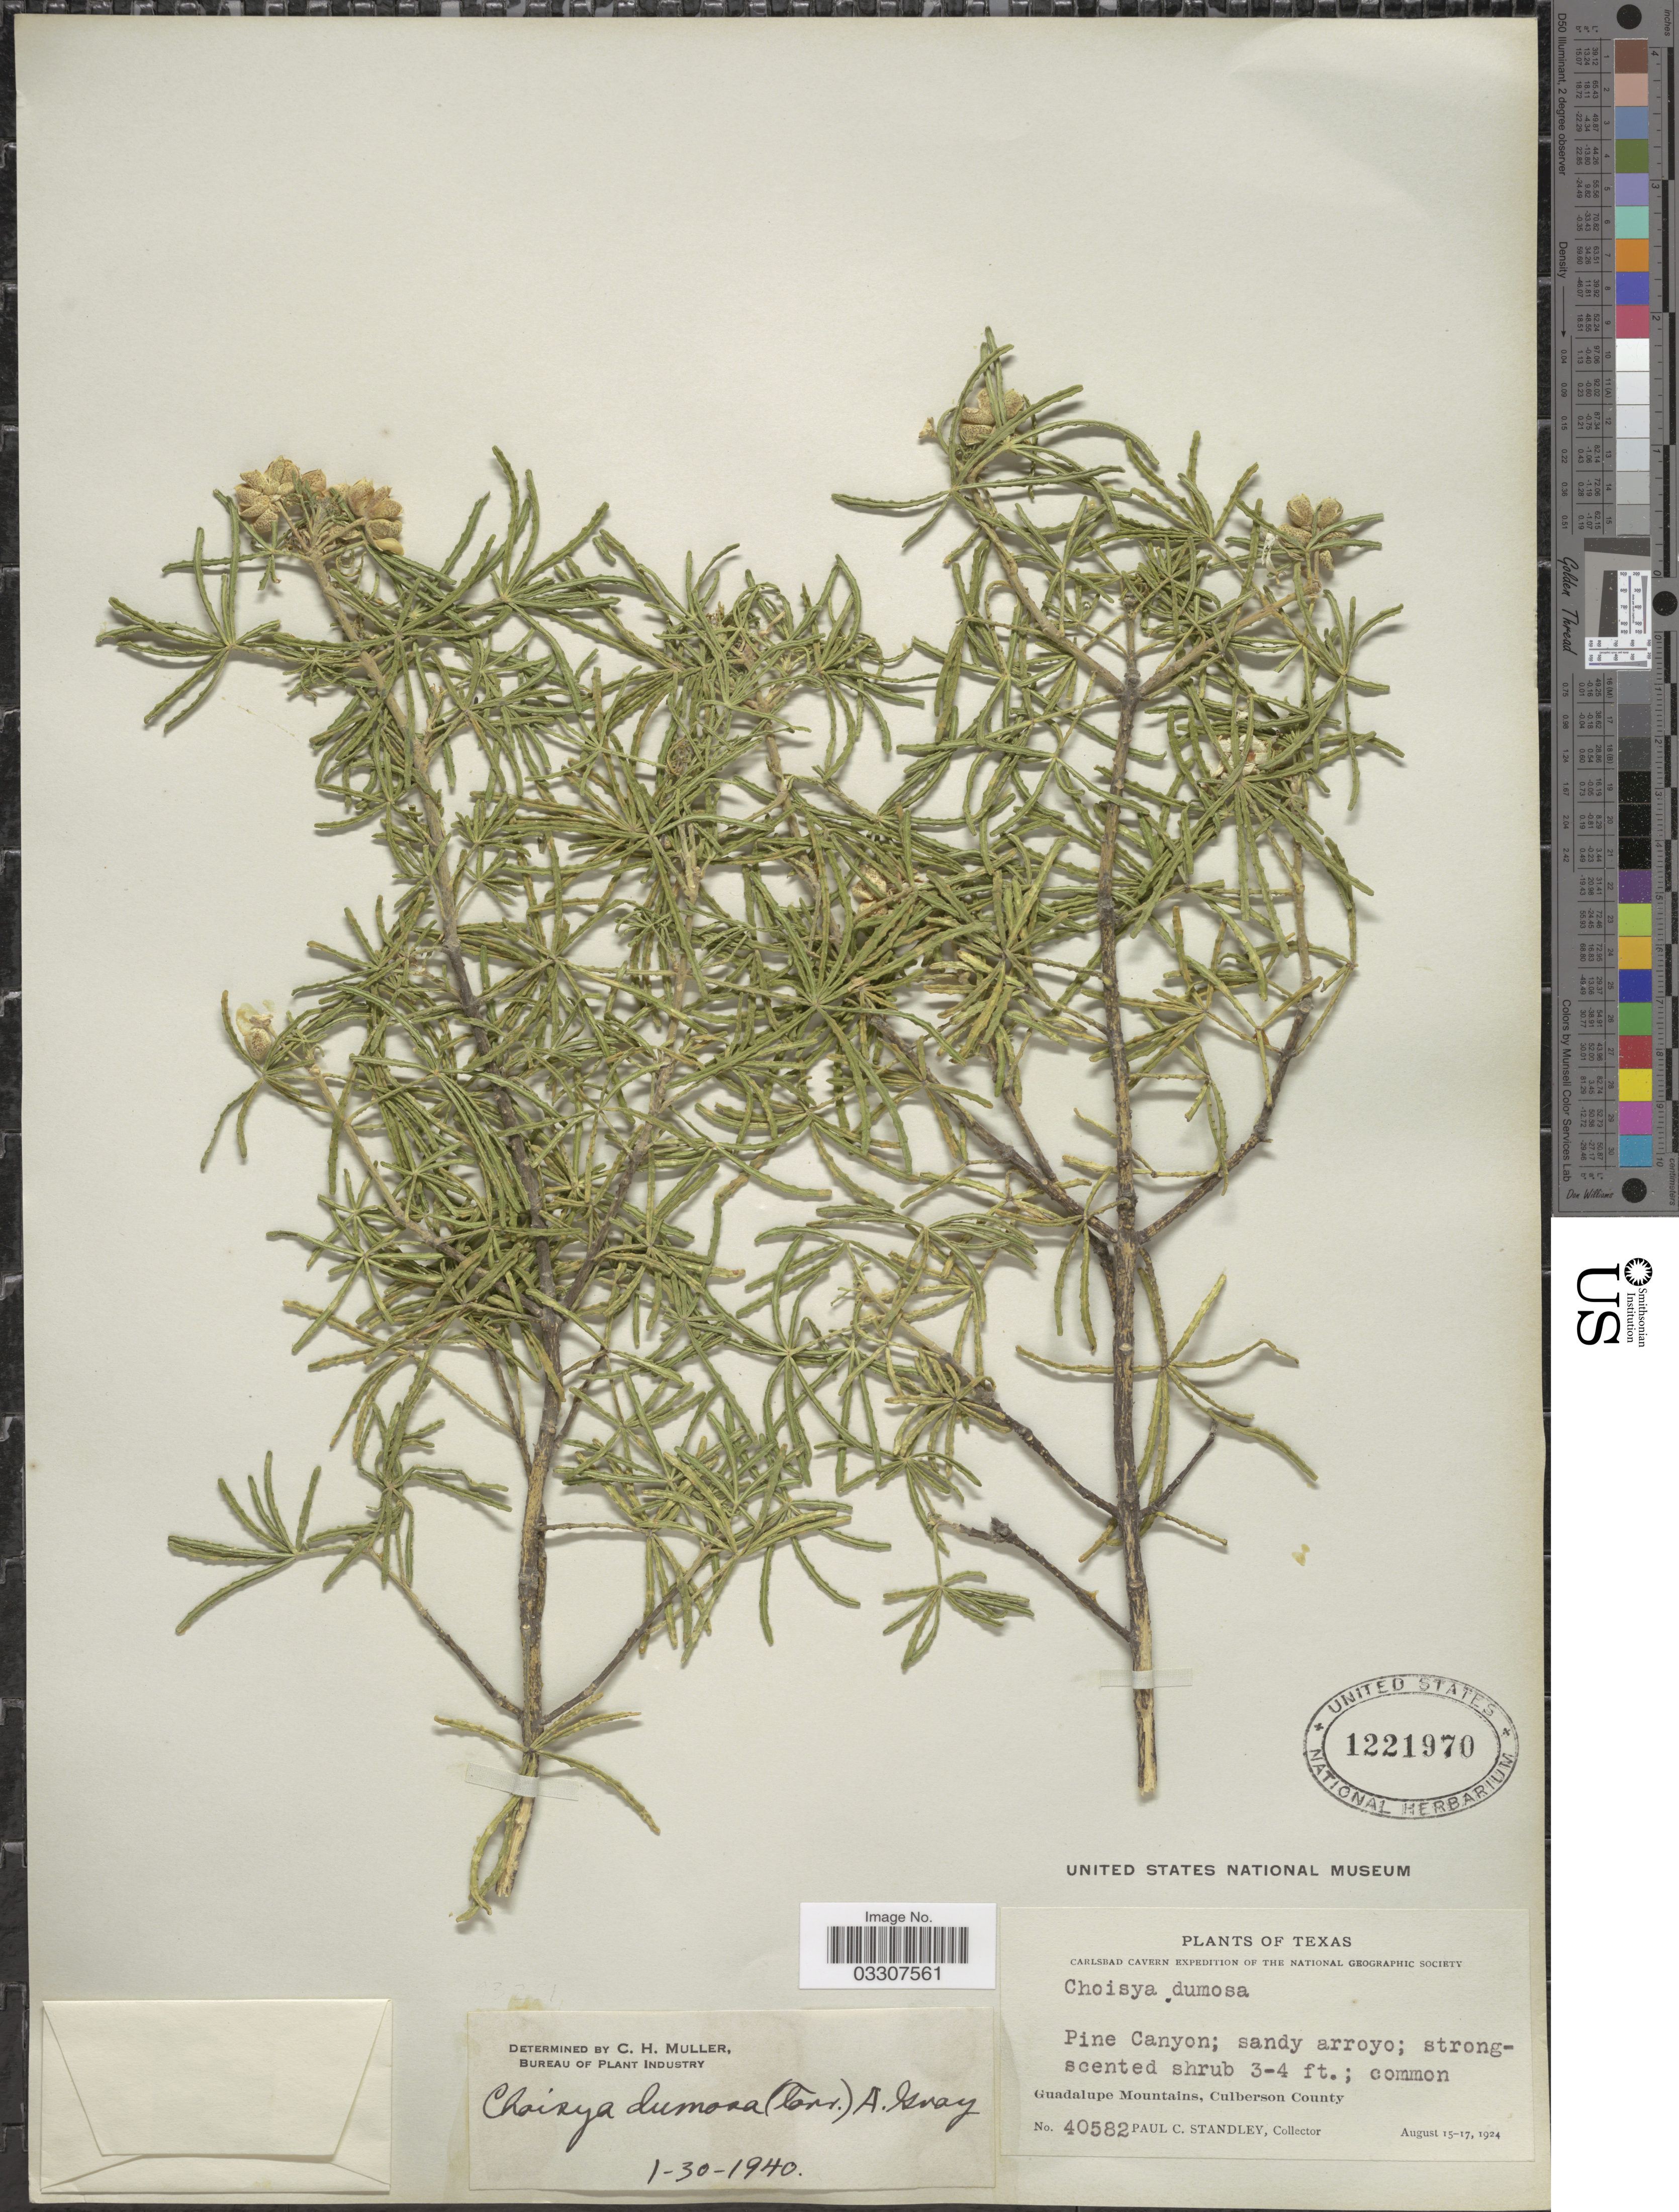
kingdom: Plantae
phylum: Tracheophyta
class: Magnoliopsida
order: Sapindales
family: Rutaceae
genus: Choisya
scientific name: Choisya dumosa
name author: A. Gray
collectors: P. C. Standley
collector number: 40582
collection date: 1924-08-15/1924-08-17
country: United States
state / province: Texas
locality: Pine Canyon. Guadalupe Mountains, Culberson County.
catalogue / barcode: US 1221970